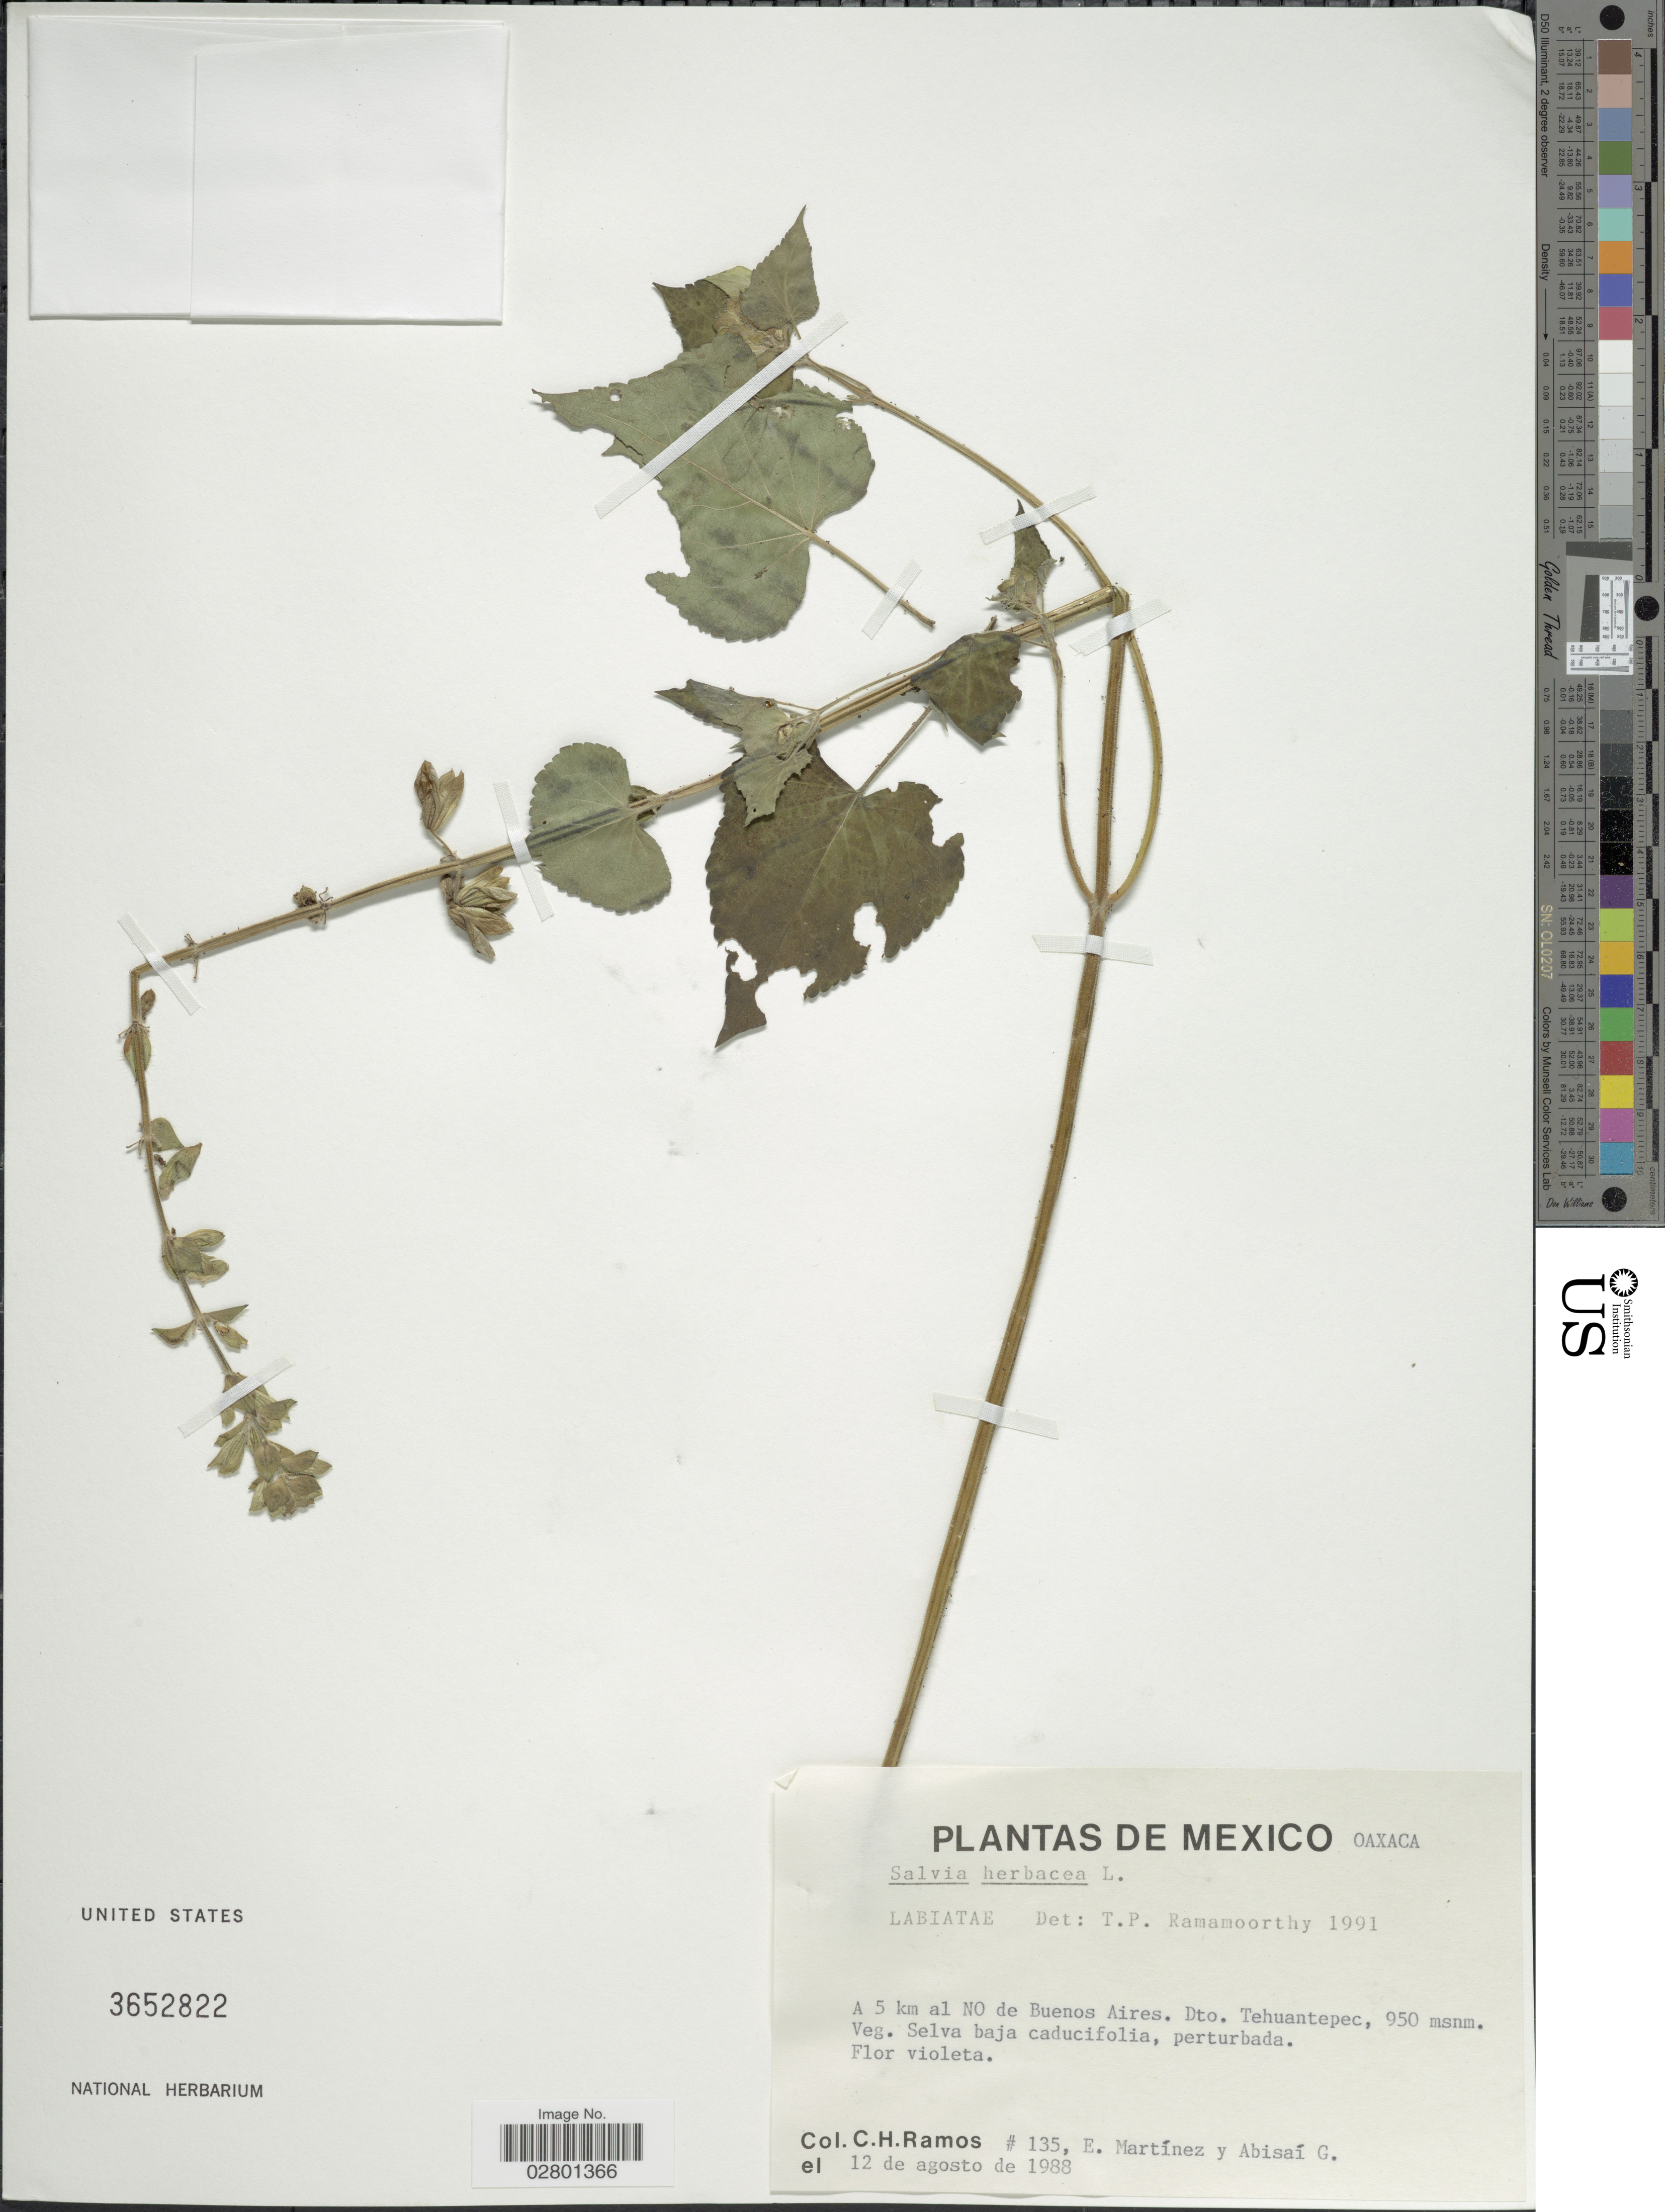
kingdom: Plantae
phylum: Tracheophyta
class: Magnoliopsida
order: Lamiales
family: Lamiaceae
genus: Salvia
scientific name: Salvia herbacea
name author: Benth.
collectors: C. H. Ramos, E. Martínez & G. Abisaí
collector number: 135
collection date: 1988-08-12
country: Mexico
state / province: Oaxaca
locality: A 5 km al NO de Buenos Aires. Dto. Tehuantepec.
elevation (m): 950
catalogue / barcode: US 3652822